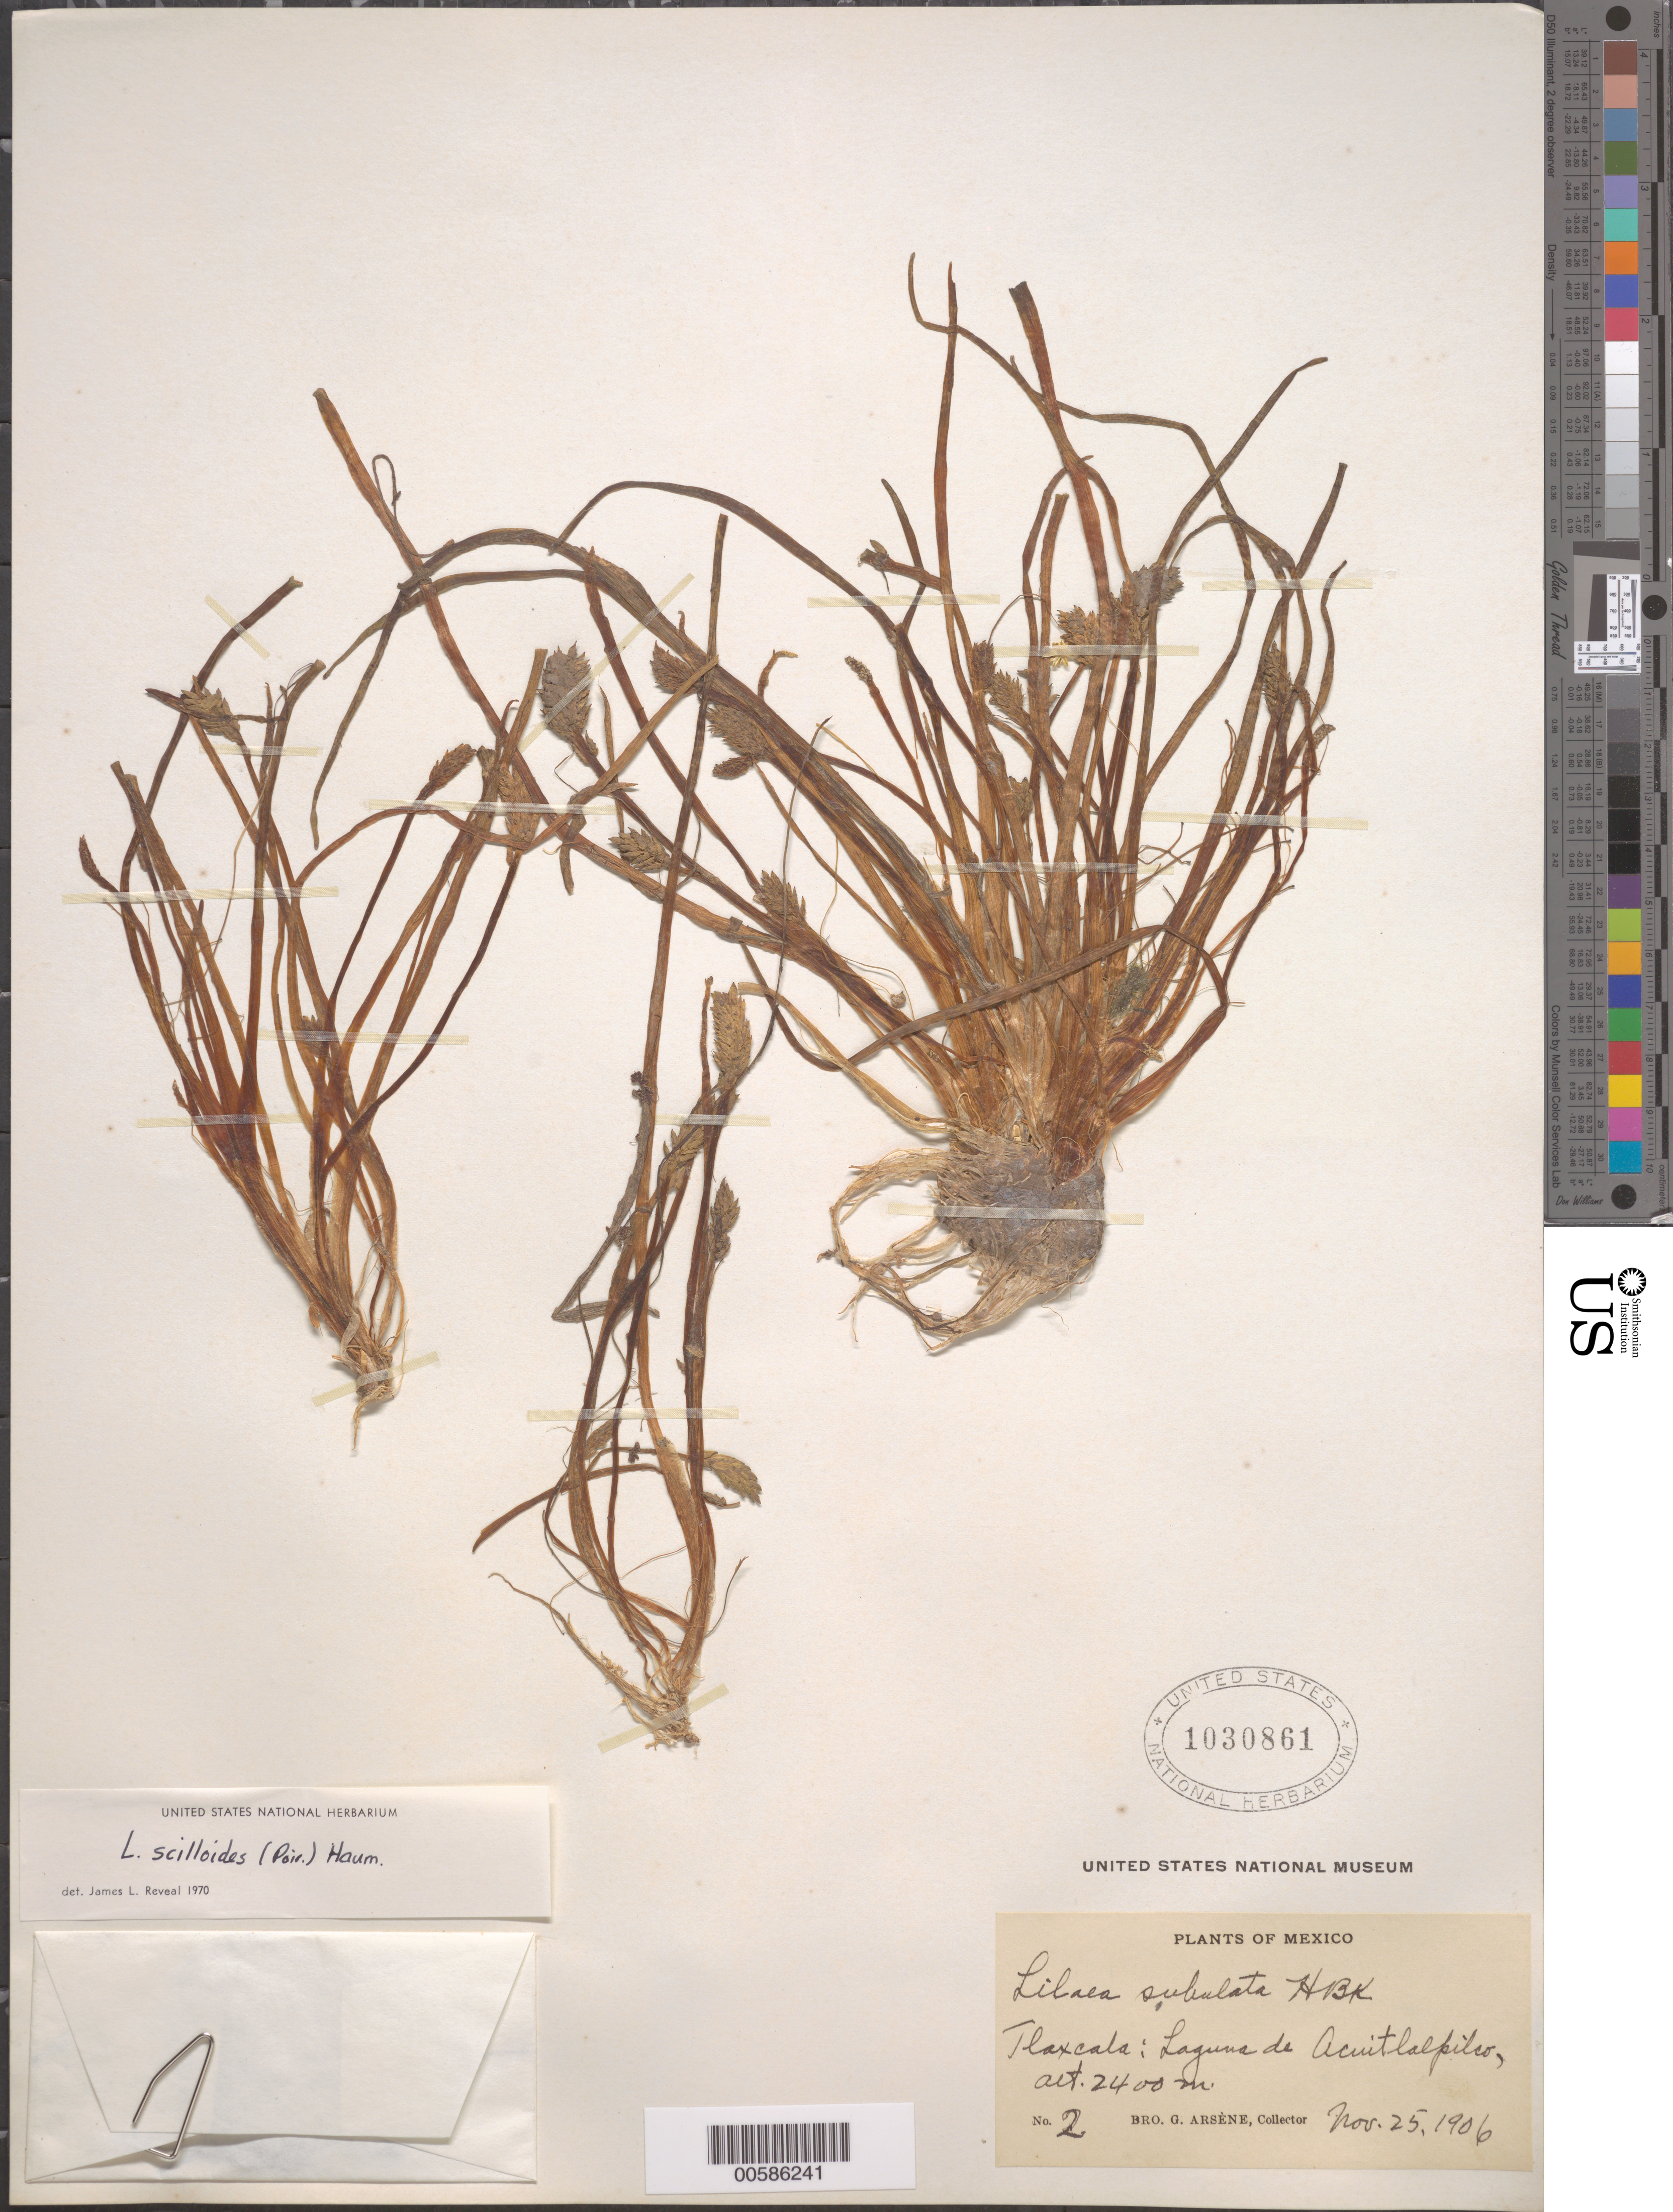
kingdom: Plantae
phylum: Tracheophyta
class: Liliopsida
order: Alismatales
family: Juncaginaceae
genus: Triglochin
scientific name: Triglochin scilloides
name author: (Poir.) Mering & Kadereit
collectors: Bro. G. Arsène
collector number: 2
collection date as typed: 25 Nov 1906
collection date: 1906-11-25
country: Mexico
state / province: Tlaxcala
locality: Laguna de Acuitlalpilco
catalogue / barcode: US 1030861